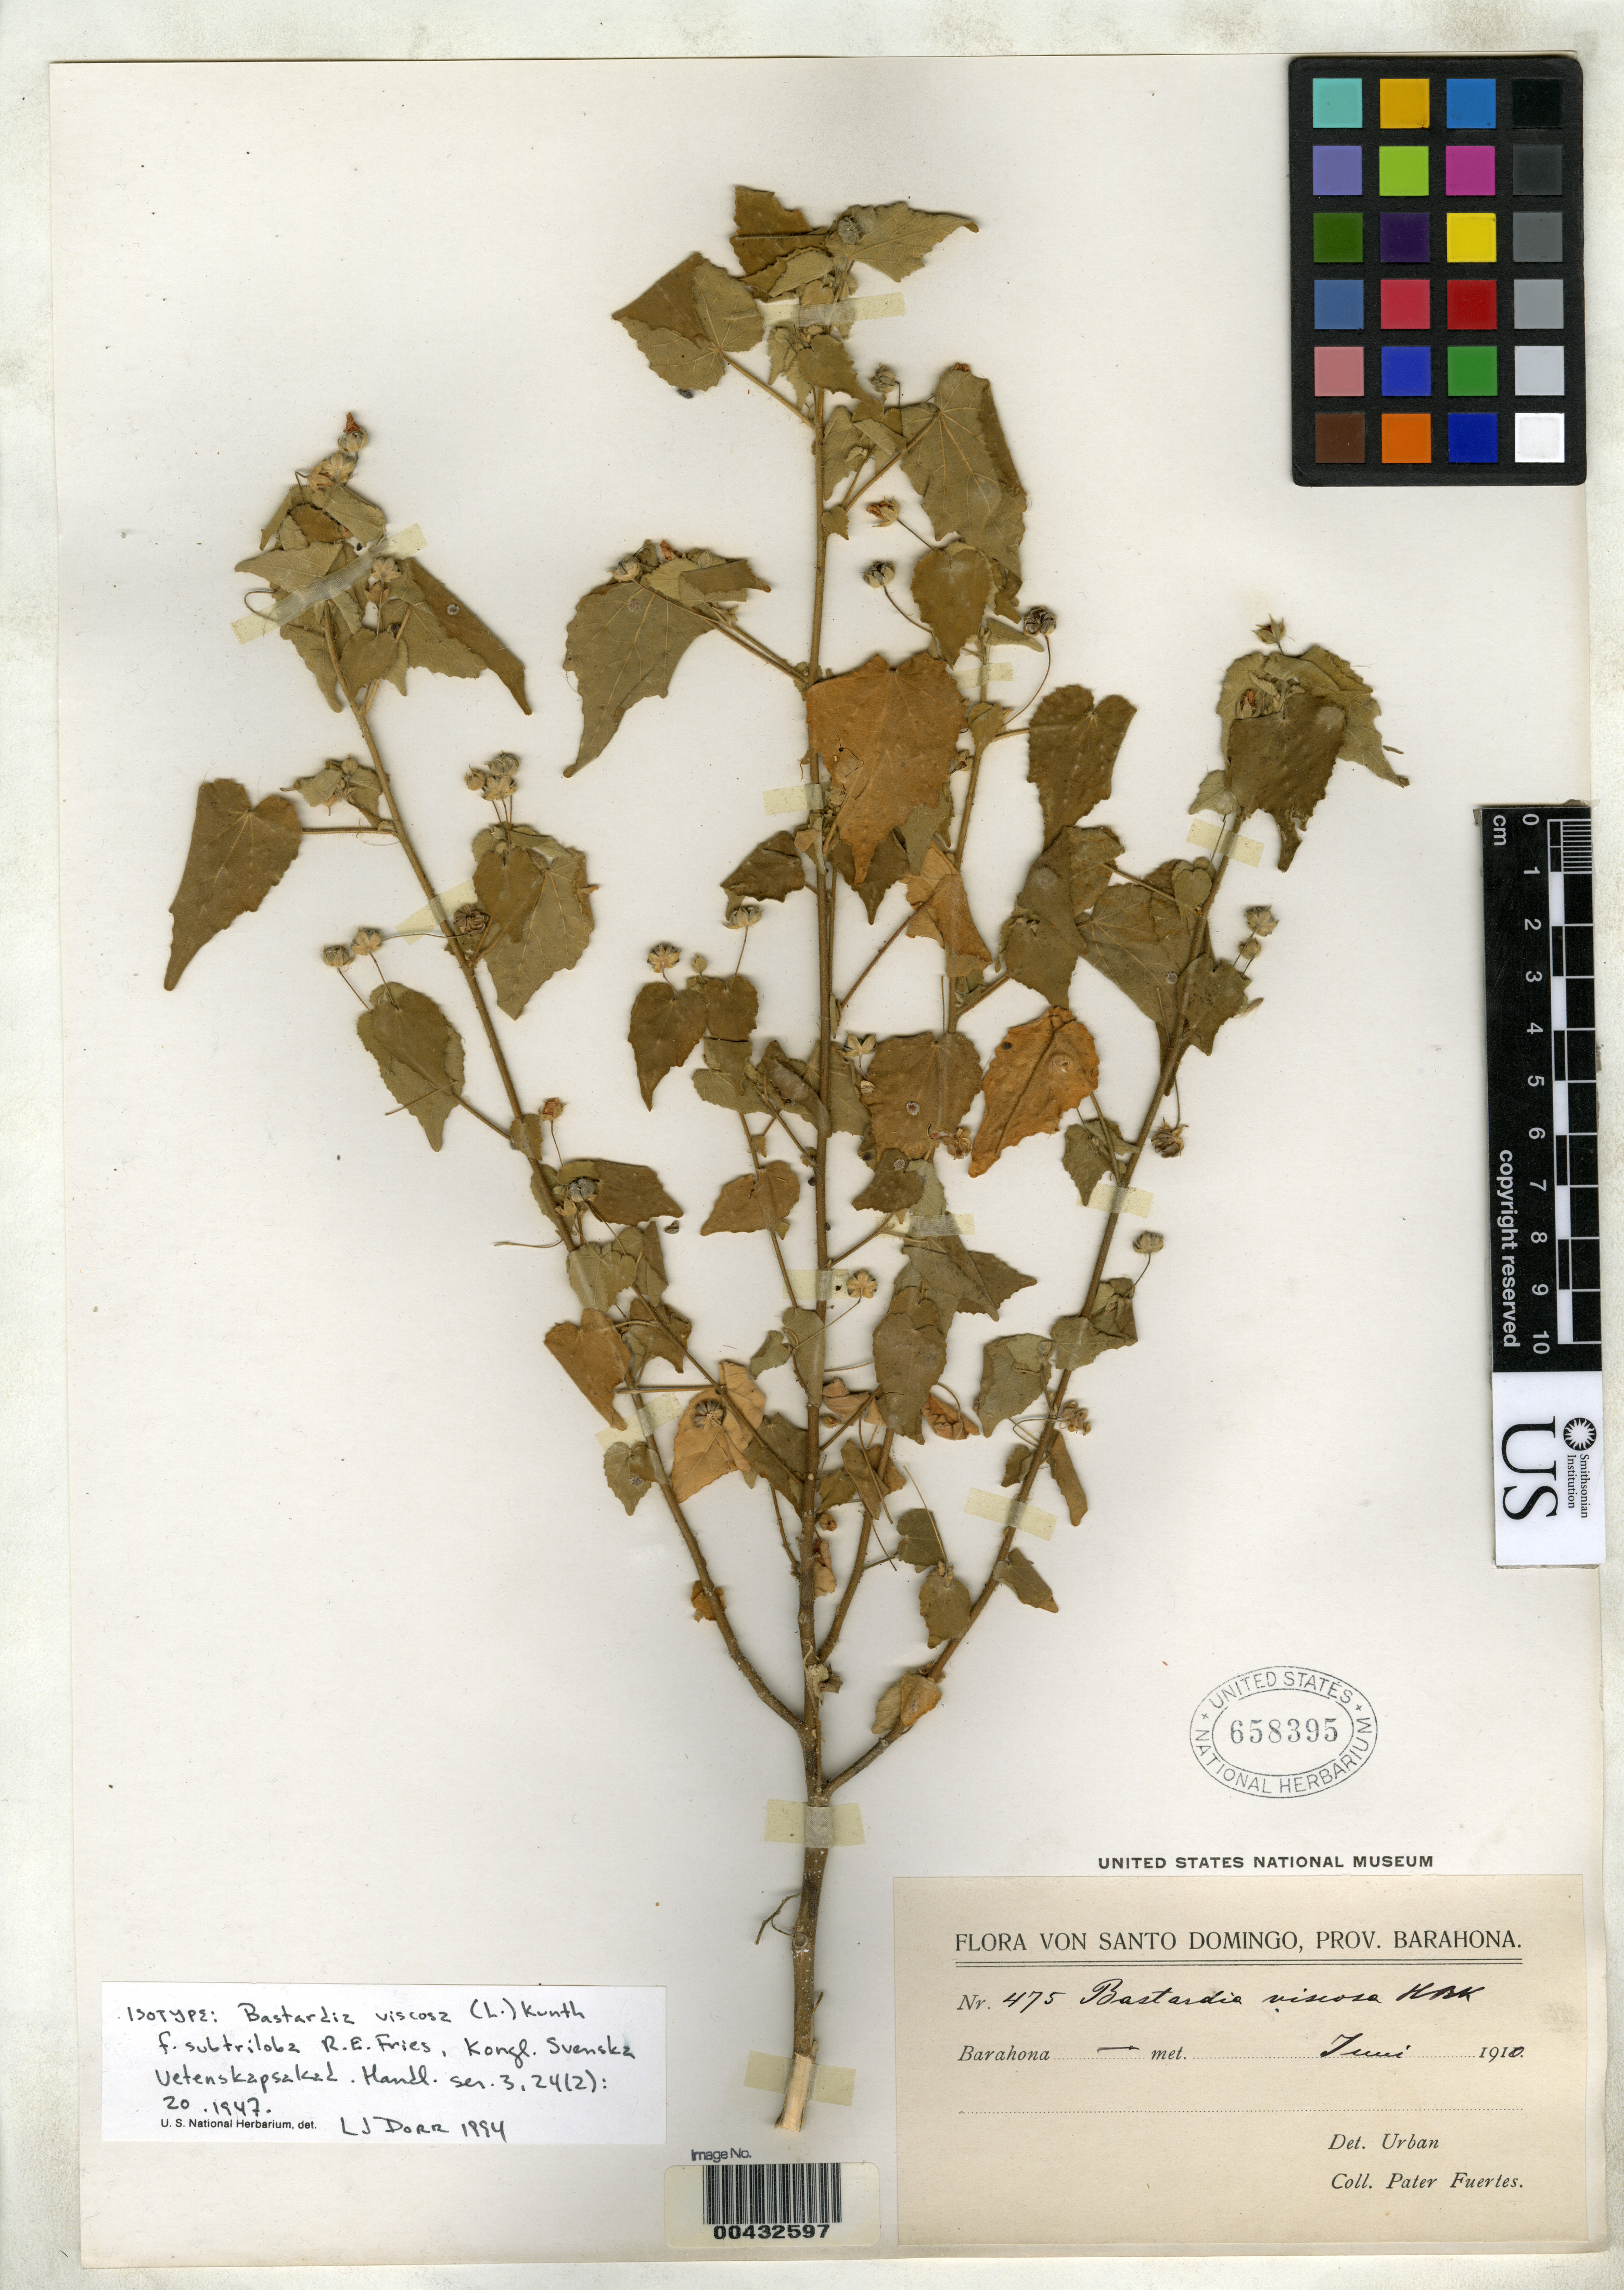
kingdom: Plantae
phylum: Tracheophyta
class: Magnoliopsida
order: Malvales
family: Malvaceae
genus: Bastardia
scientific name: Bastardia viscosa f. subtriloba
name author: R.E. Fr.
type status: Isotype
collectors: M. D. Fuertes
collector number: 475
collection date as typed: Jun 1910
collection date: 1910-06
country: Dominican Republic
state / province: Barahona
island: Hispaniola Island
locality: Barahona.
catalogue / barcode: US 658395